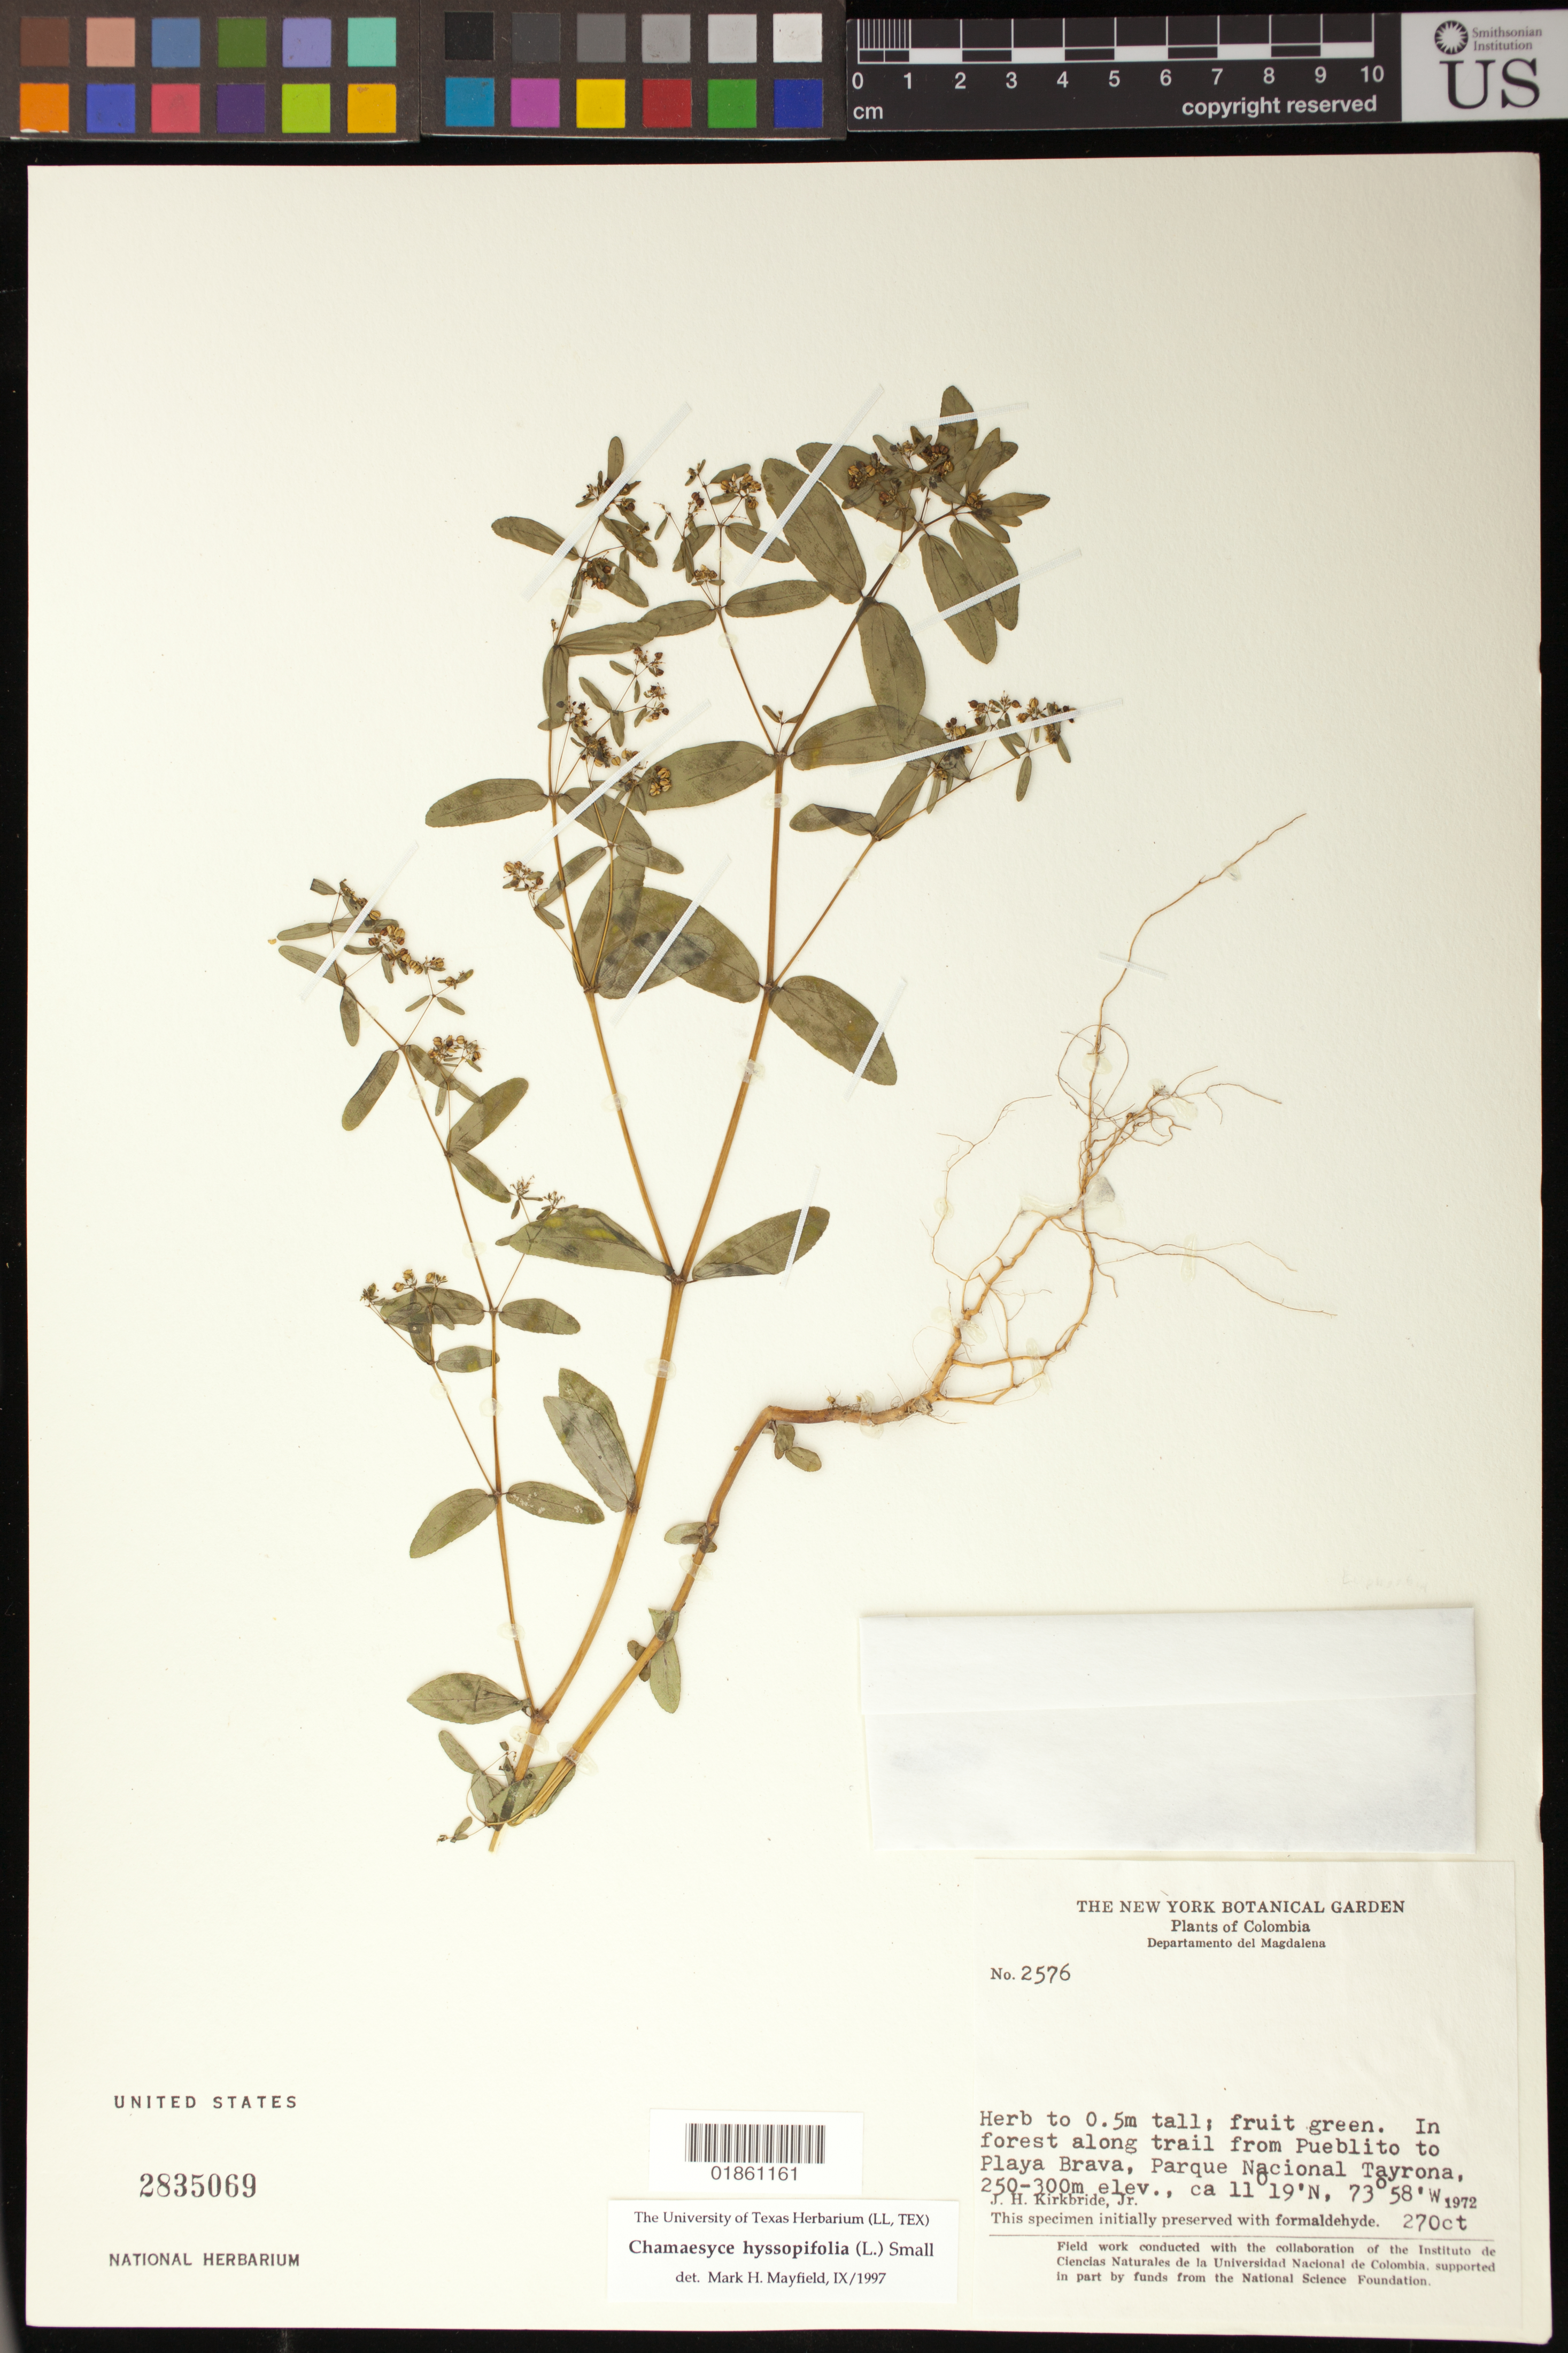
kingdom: Plantae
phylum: Tracheophyta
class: Magnoliopsida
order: Malpighiales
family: Euphorbiaceae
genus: Euphorbia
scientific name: Euphorbia hyssopifolia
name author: L.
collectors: J. H. Kirkbride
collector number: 2576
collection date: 1972-10-27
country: Colombia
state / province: Magdalena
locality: In forest along trail from Pueblito to Playa Brava, Parque Nacional Tayrona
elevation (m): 250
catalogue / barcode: US 2835069